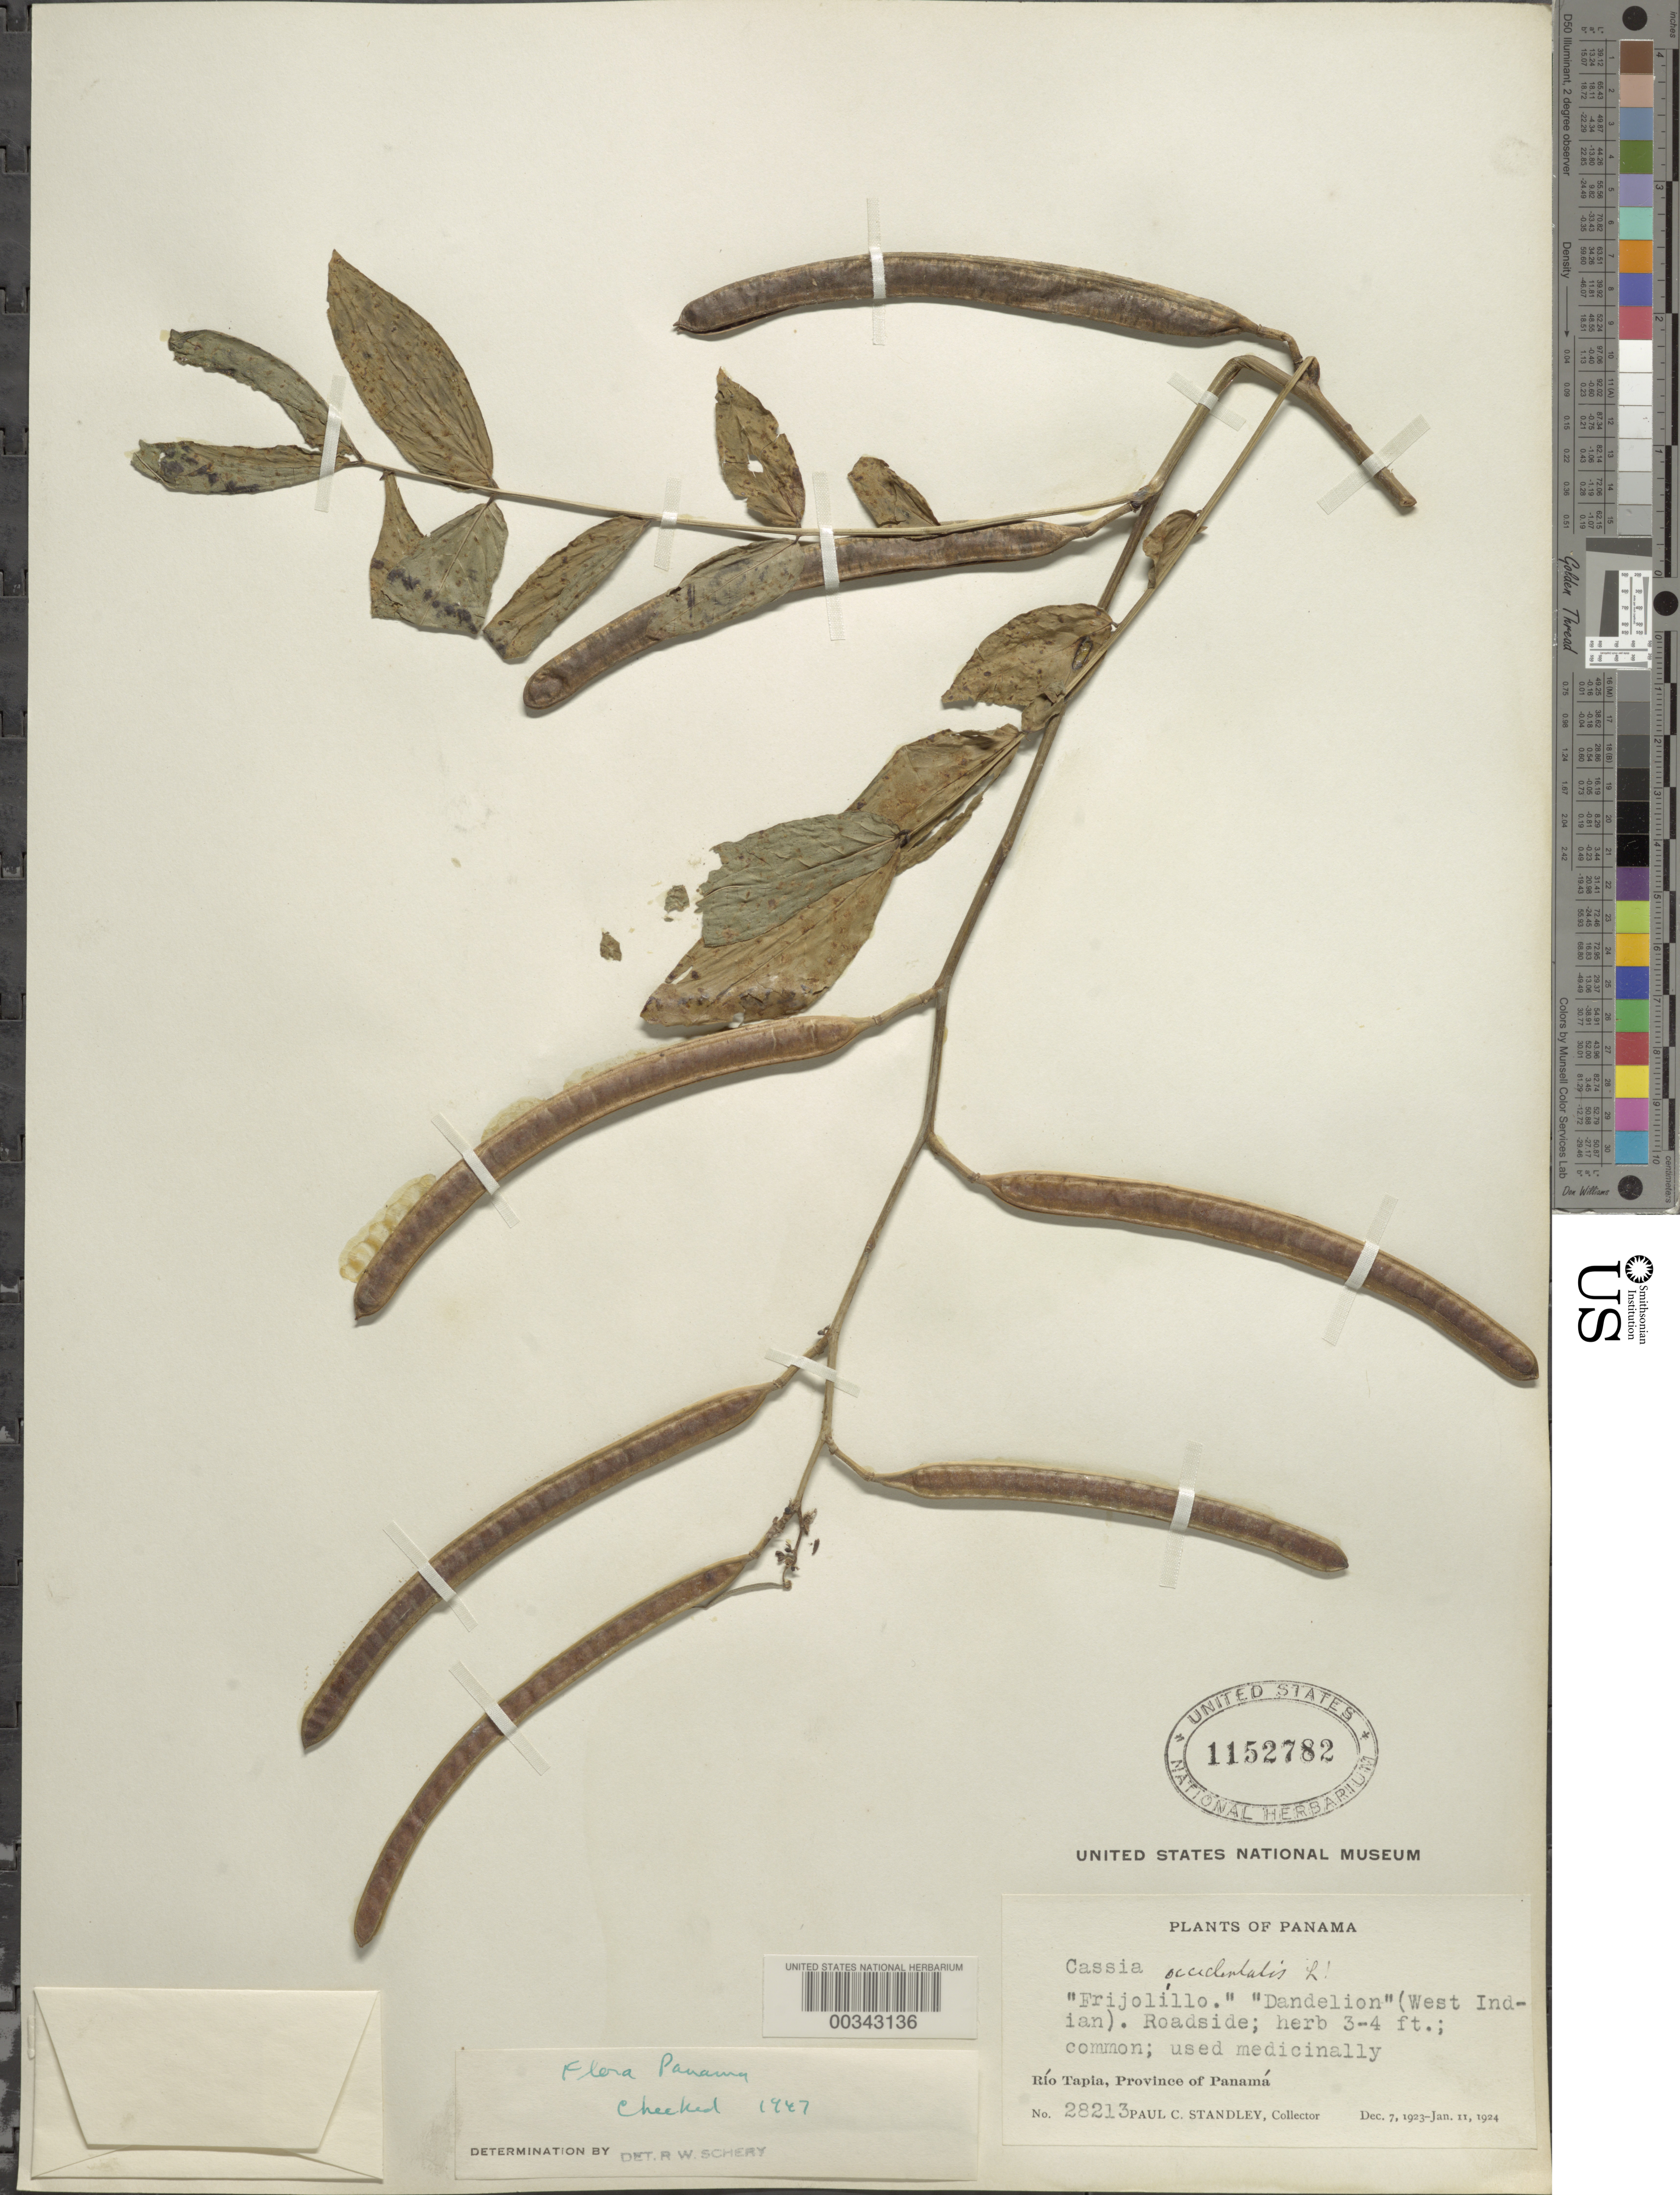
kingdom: Plantae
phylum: Tracheophyta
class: Magnoliopsida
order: Fabales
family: Fabaceae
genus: Senna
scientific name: Senna occidentalis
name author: (L.) Link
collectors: P. C. Standley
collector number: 28213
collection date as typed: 07 Dec 1923 to 11 Jan 1924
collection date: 1923-12-07/1924-01-11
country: Panama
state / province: Panamá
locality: Rio Tapia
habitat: Roadside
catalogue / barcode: US 1152782